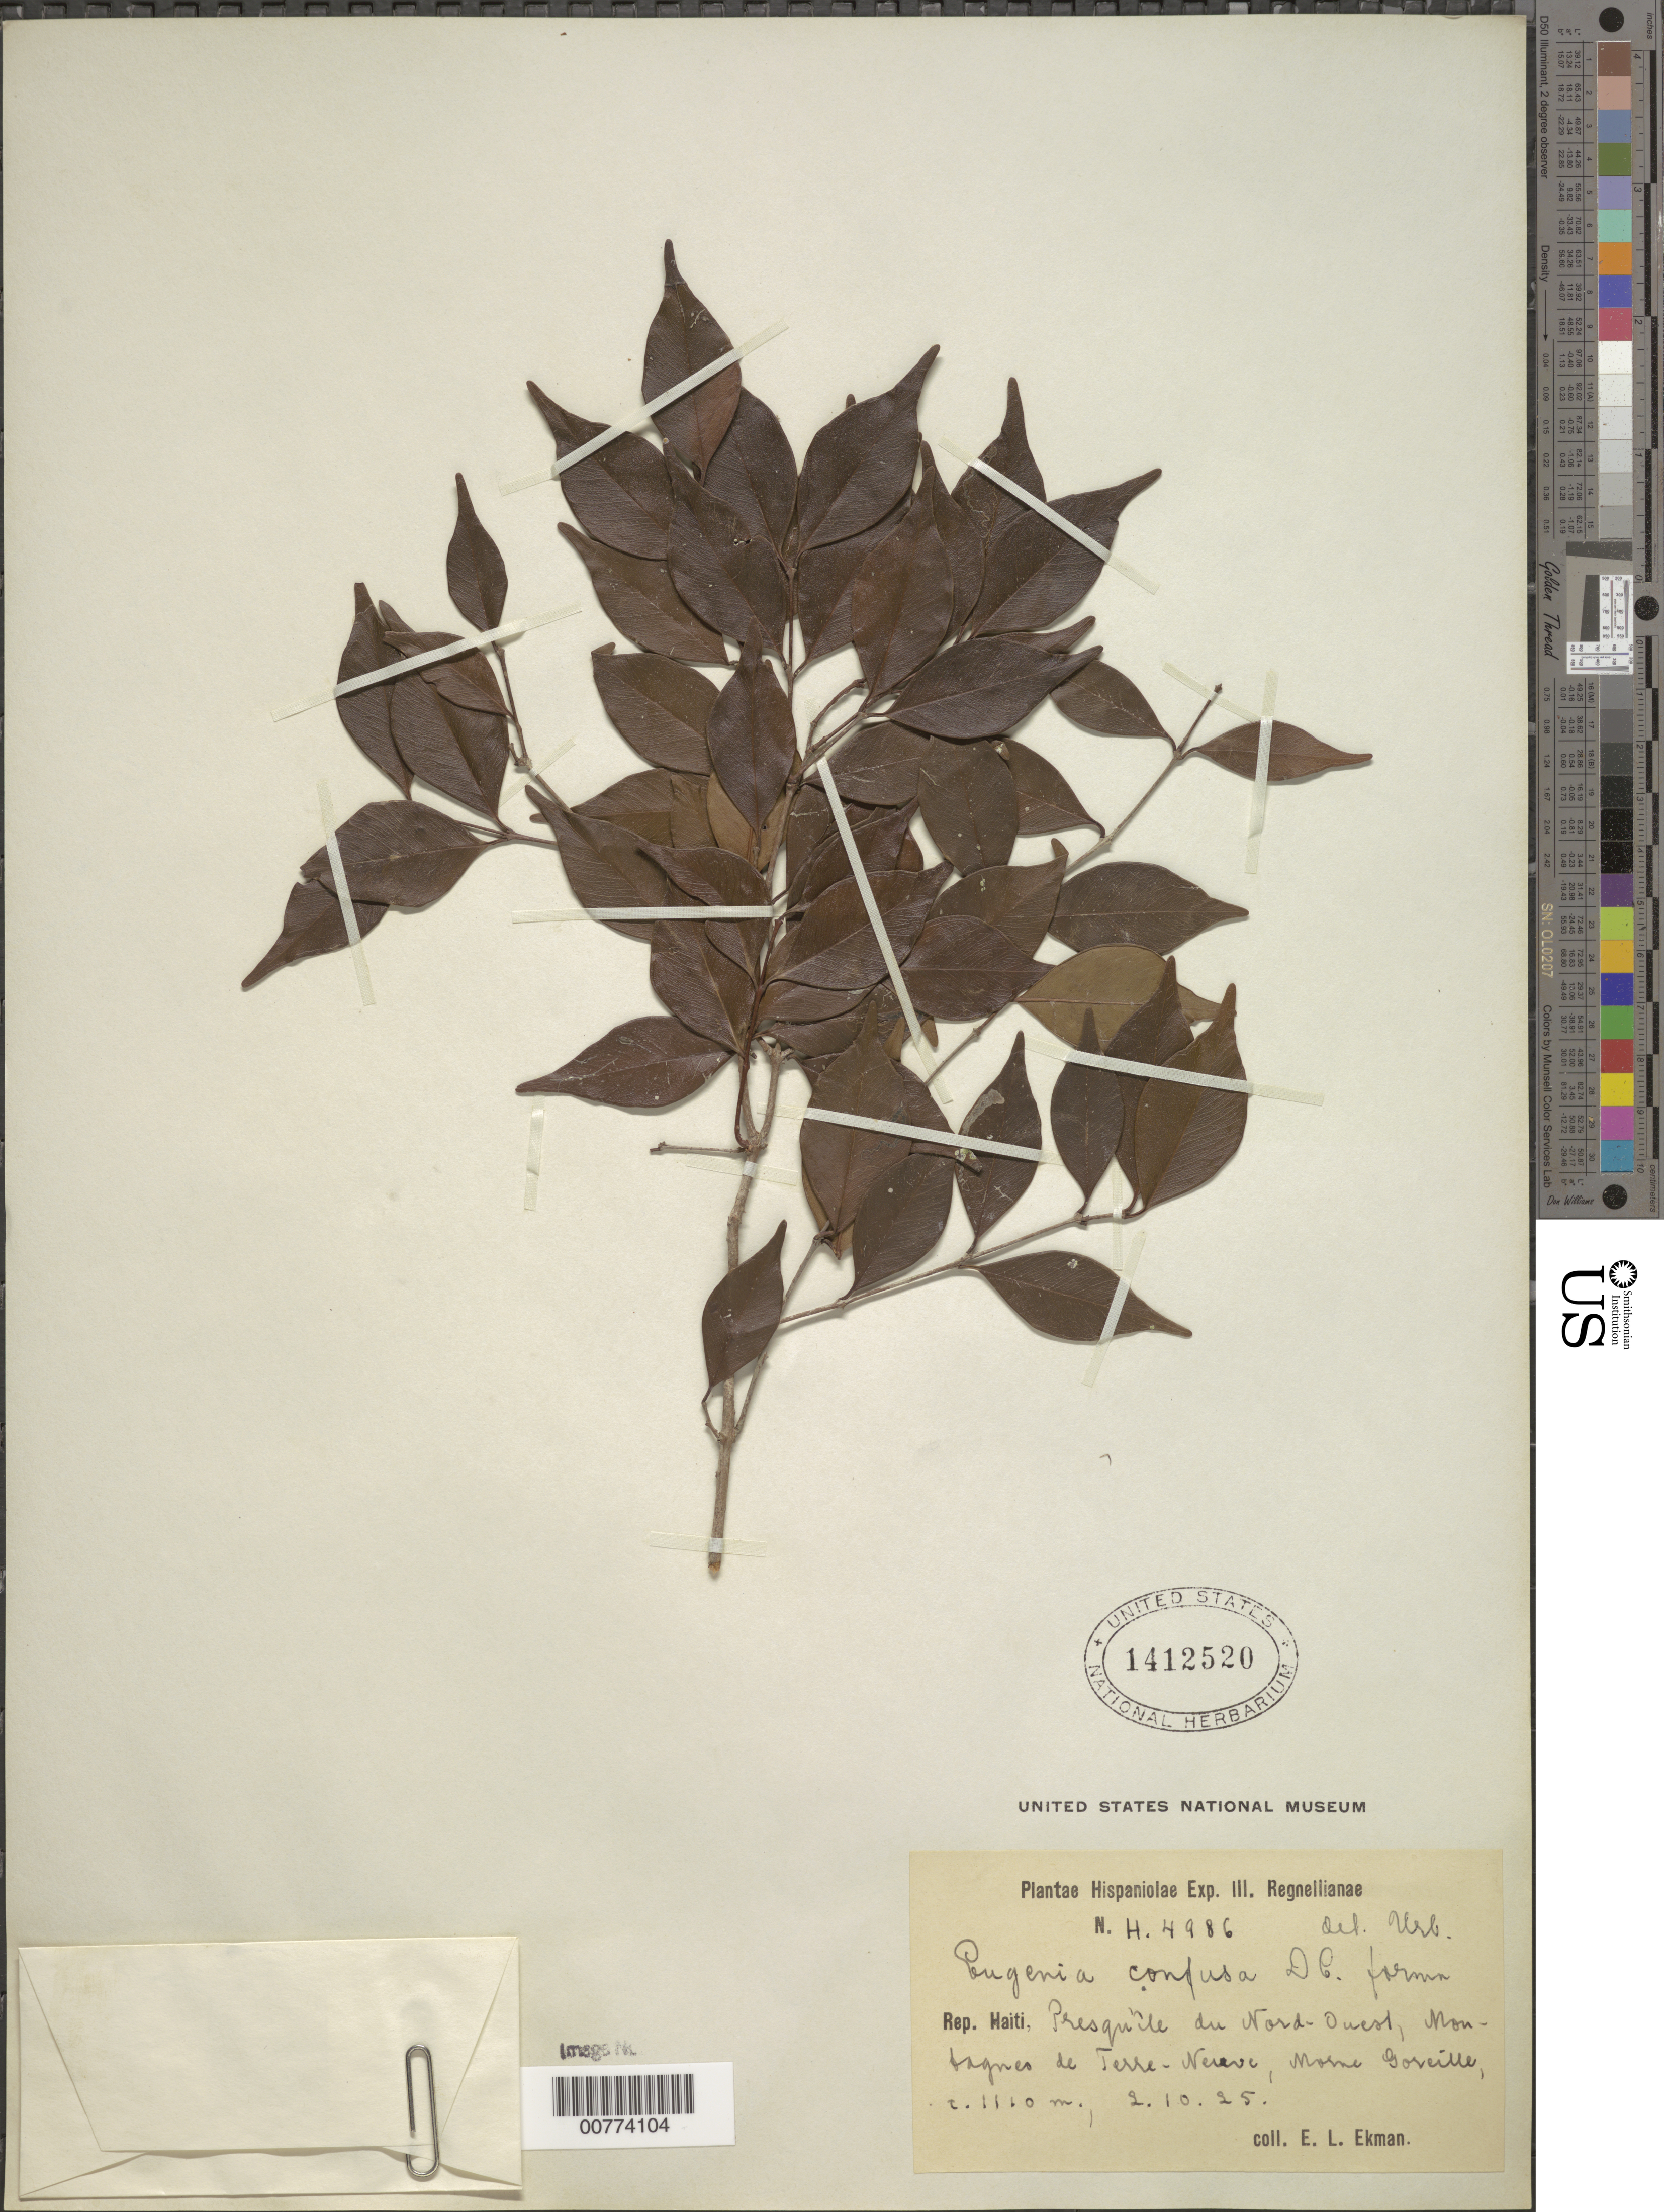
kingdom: Plantae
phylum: Tracheophyta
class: Magnoliopsida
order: Myrtales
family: Myrtaceae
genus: Eugenia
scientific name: Eugenia confusa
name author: DC.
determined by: Urban, Ignatz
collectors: E. L. Ekman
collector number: H 4986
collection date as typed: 02 Oct 1925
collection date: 1925-10-02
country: Haiti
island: Hispaniola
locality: Presquîle du Nord-Ouest, Montagnes de Terre-Nueve, Morne Goveille.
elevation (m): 1110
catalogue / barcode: US 1412520